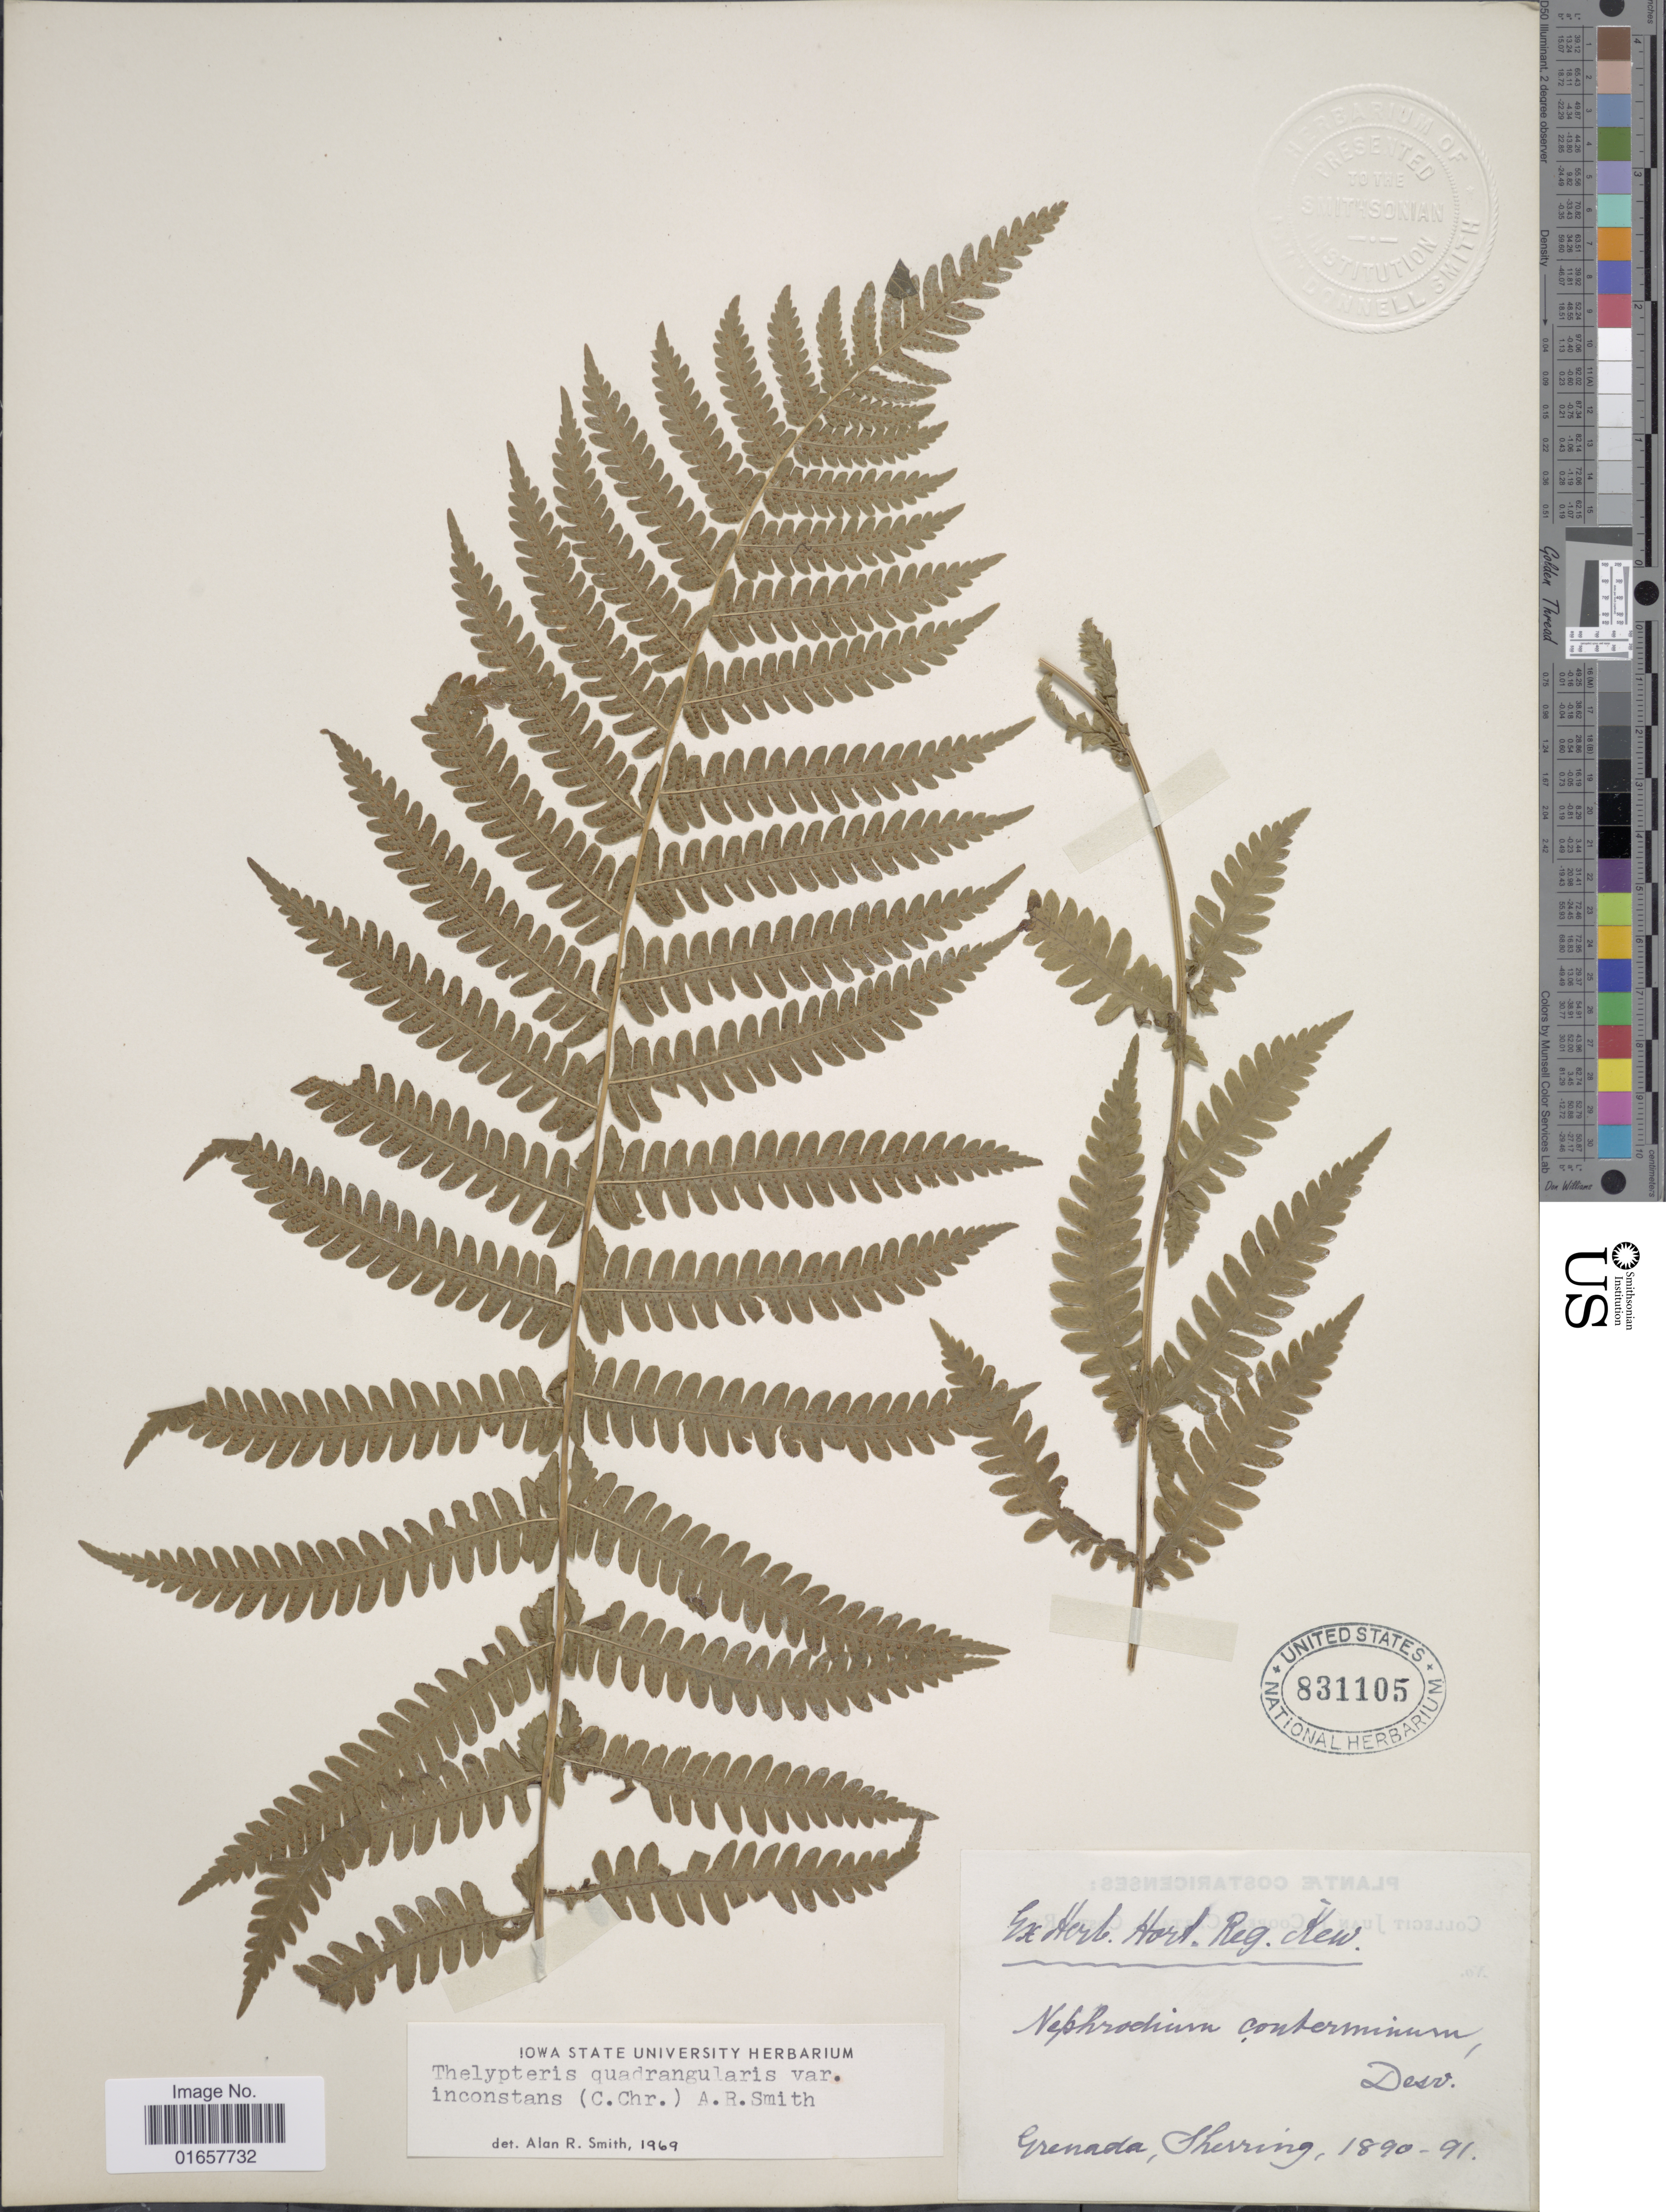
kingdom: Plantae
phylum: Tracheophyta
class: Polypodiopsida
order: Polypodiales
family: Thelypteridaceae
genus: Christella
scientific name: Christella hispidula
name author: (Decne.) Holttum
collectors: Sherring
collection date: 1890/1891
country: Grenada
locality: Grenada.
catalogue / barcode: US 831105